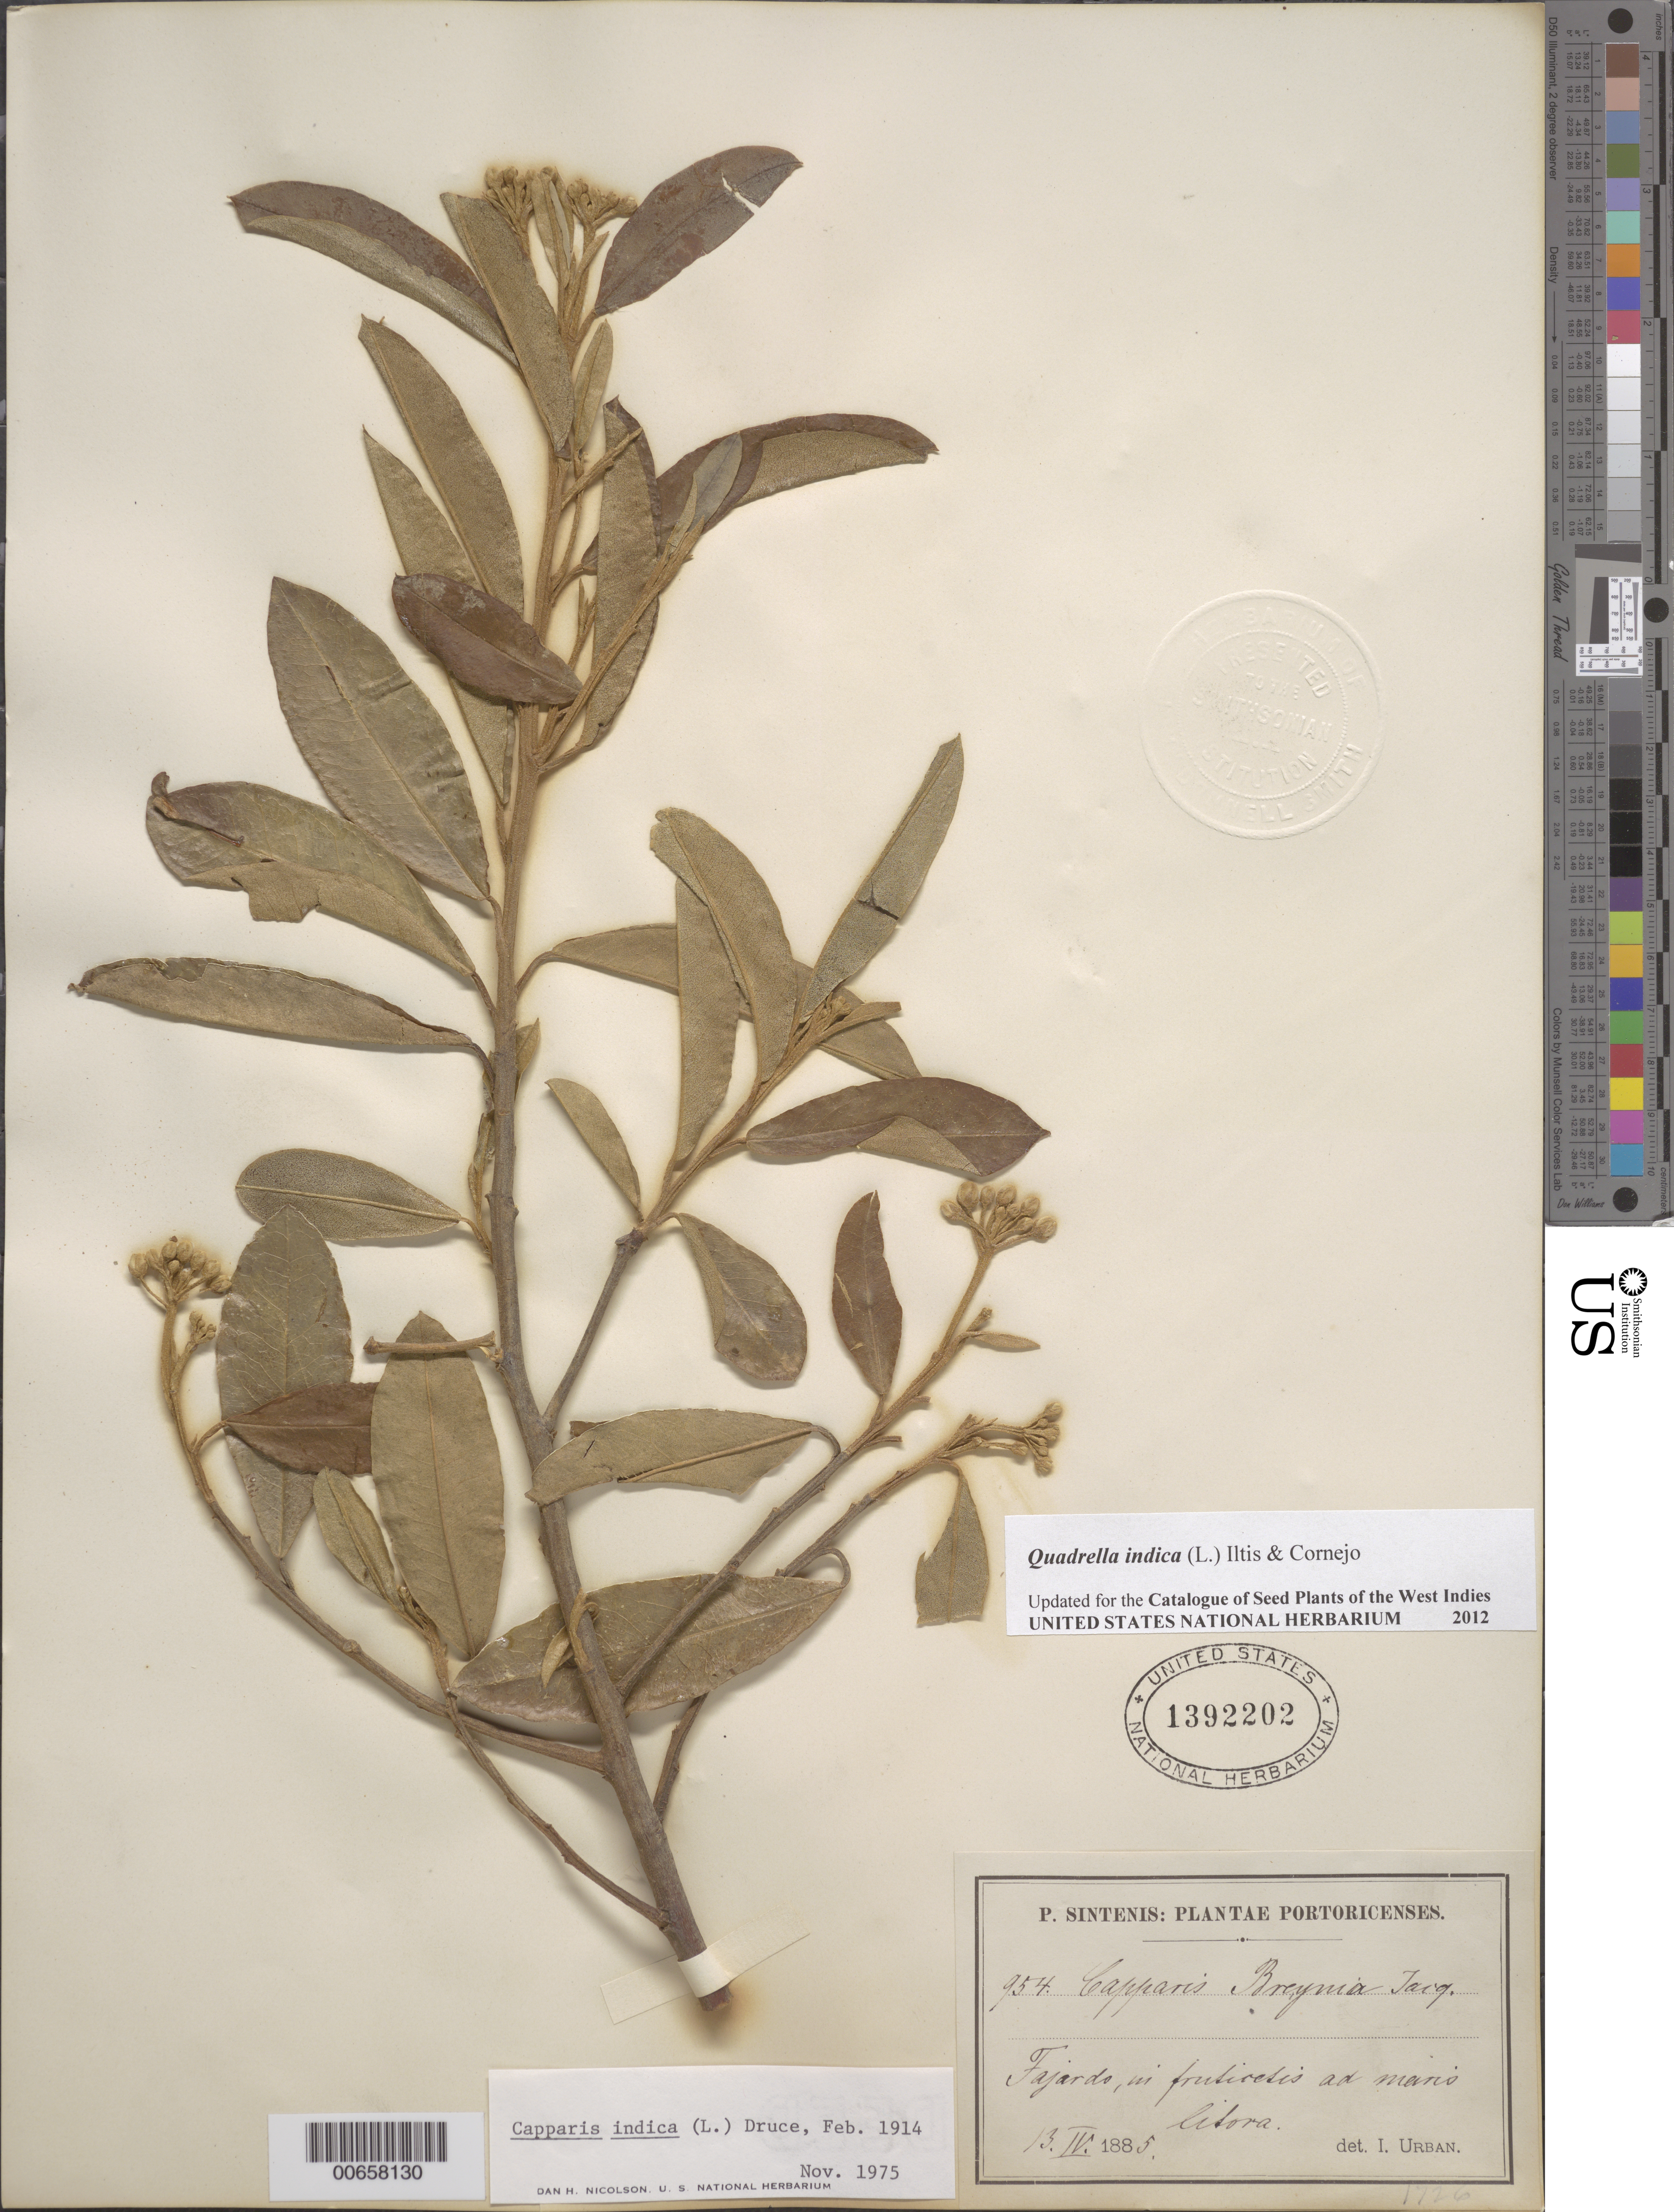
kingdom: Plantae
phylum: Tracheophyta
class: Magnoliopsida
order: Brassicales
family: Capparaceae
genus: Capparis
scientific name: Capparis indica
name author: (L.) Fawc. & Rendle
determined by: Nicolson, Dan H.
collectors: P. Sintenis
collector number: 954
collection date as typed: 13 Apr 1885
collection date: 1885-04-13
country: Puerto Rico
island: Greater Antilles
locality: Fajardo, in fruticetis ad maris litora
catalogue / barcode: US 1392202